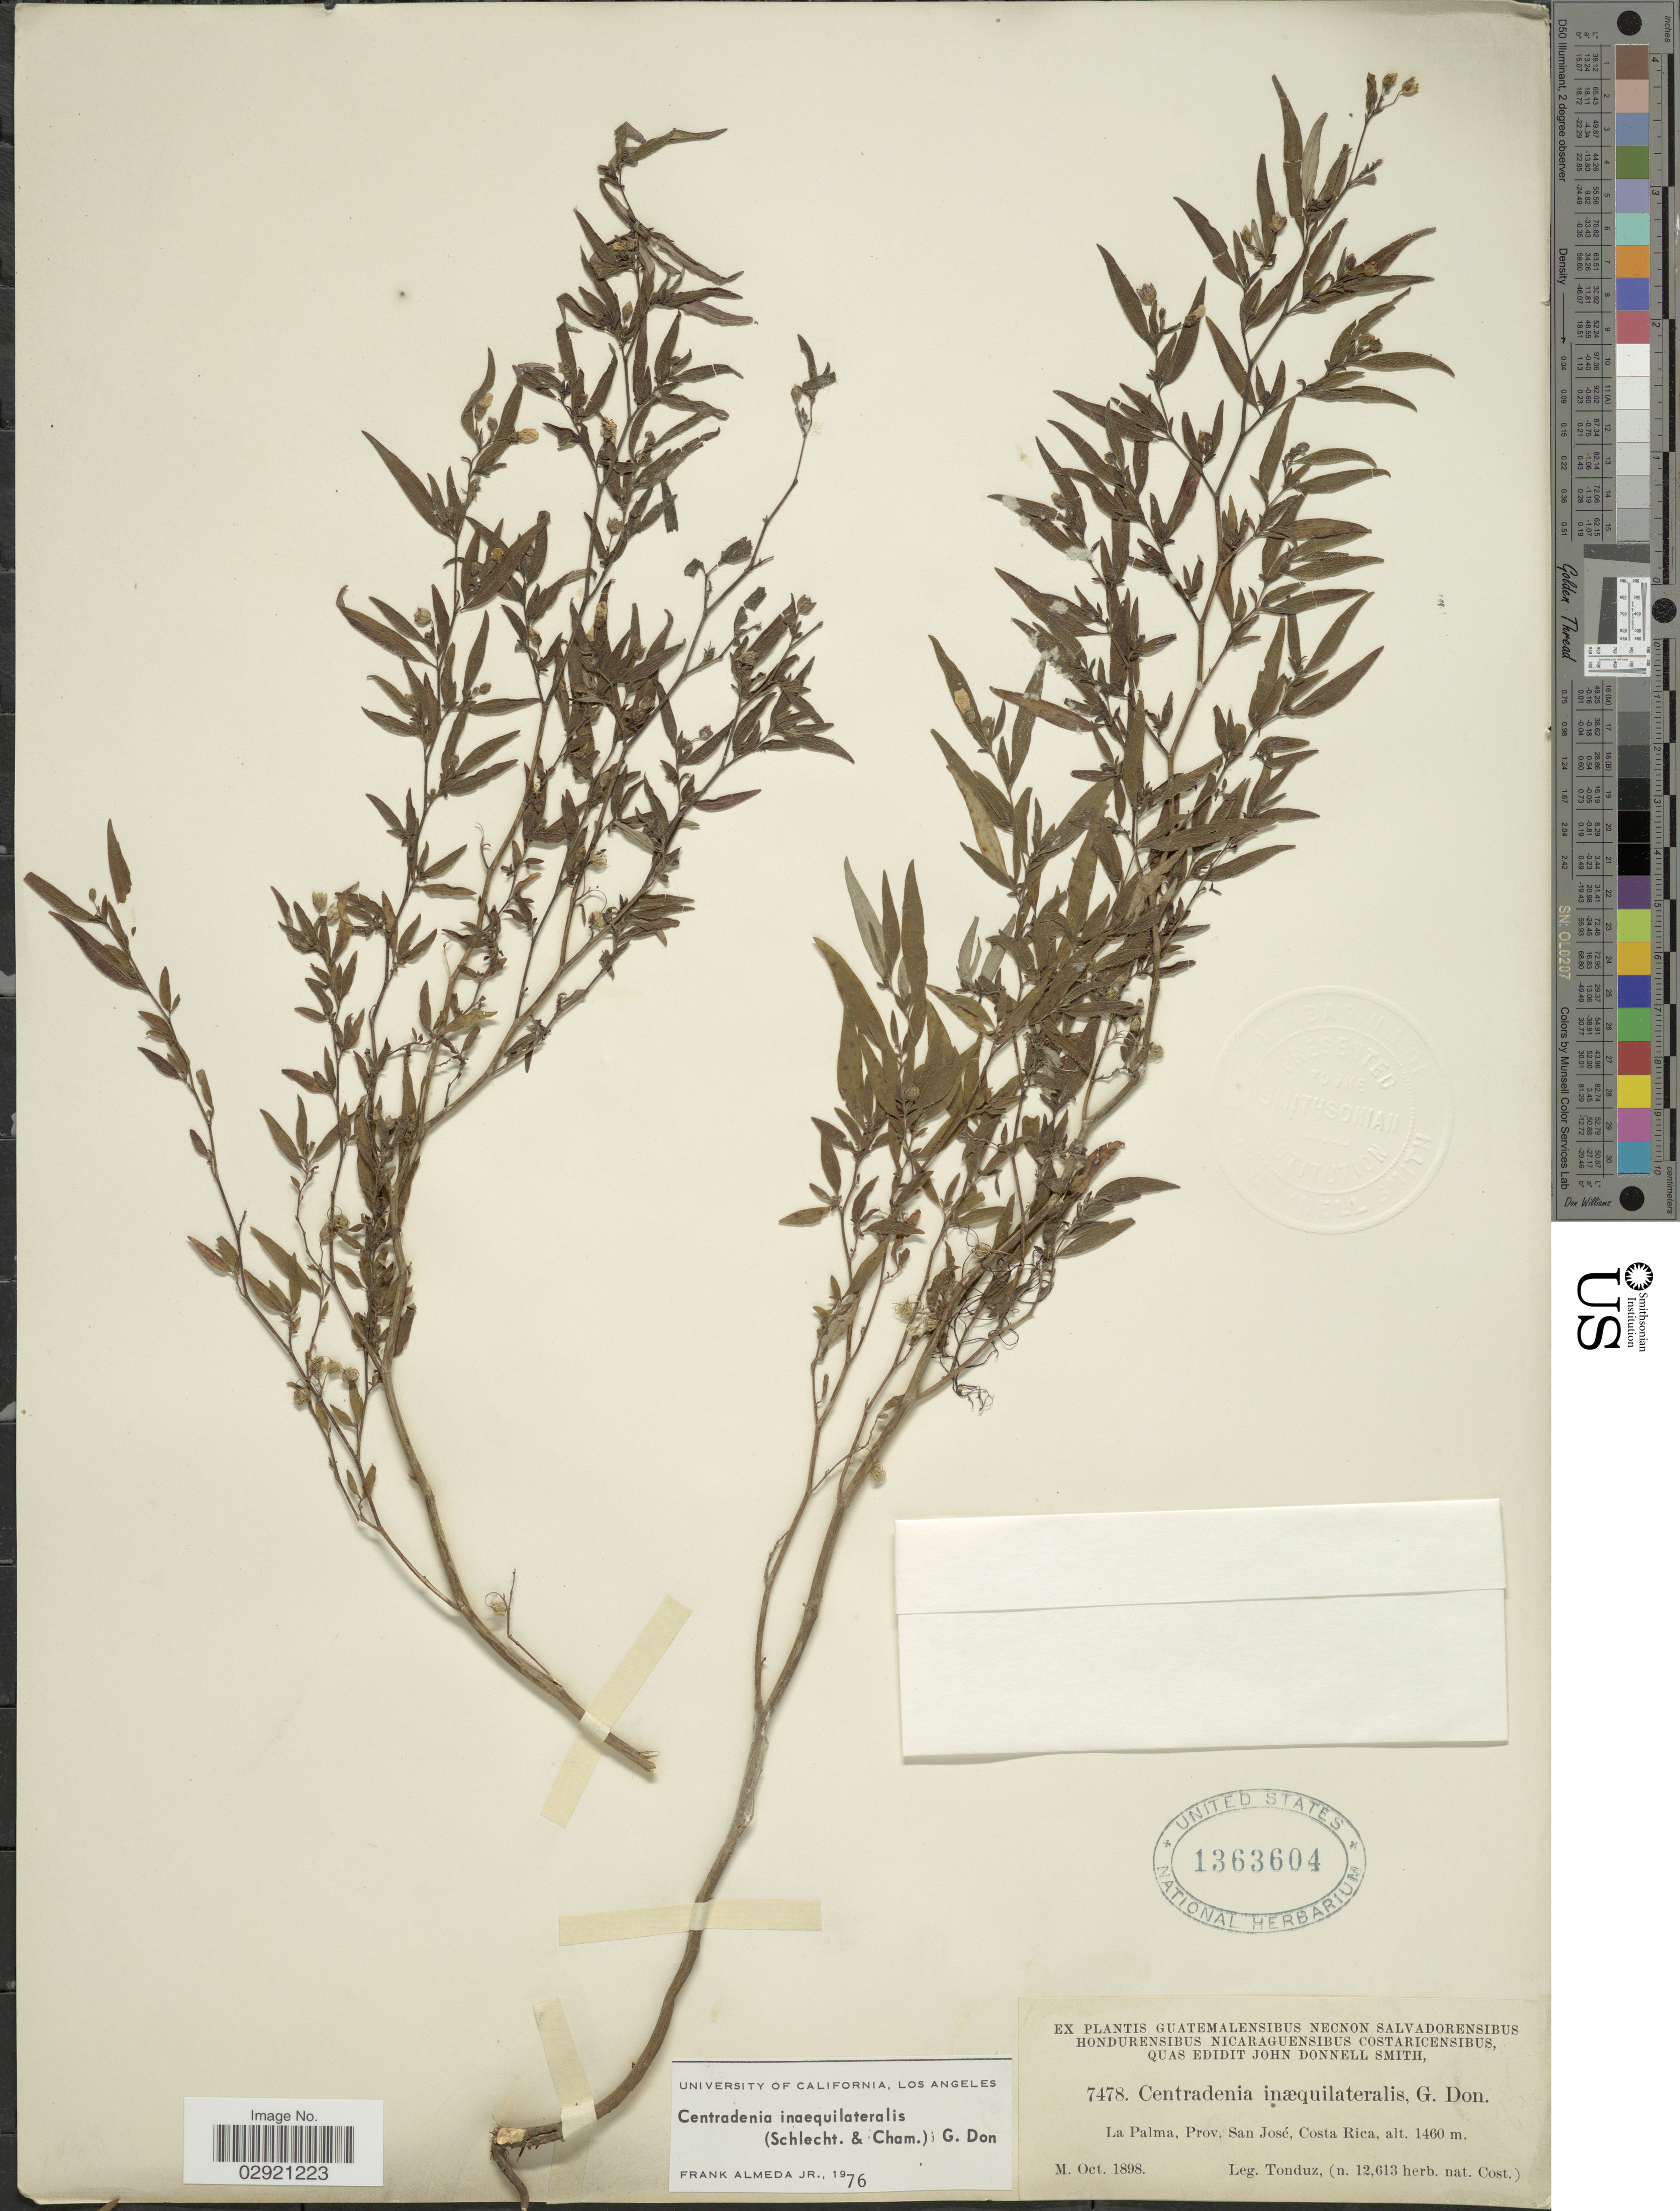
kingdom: Plantae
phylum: Tracheophyta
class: Magnoliopsida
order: Myrtales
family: Melastomataceae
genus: Centradenia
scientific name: Centradenia inaequilateralis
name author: (Gleason) G. Don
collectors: Tonduz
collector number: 7478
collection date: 1898-10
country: Costa Rica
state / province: San José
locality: La Palma.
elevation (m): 1460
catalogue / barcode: US 1363604